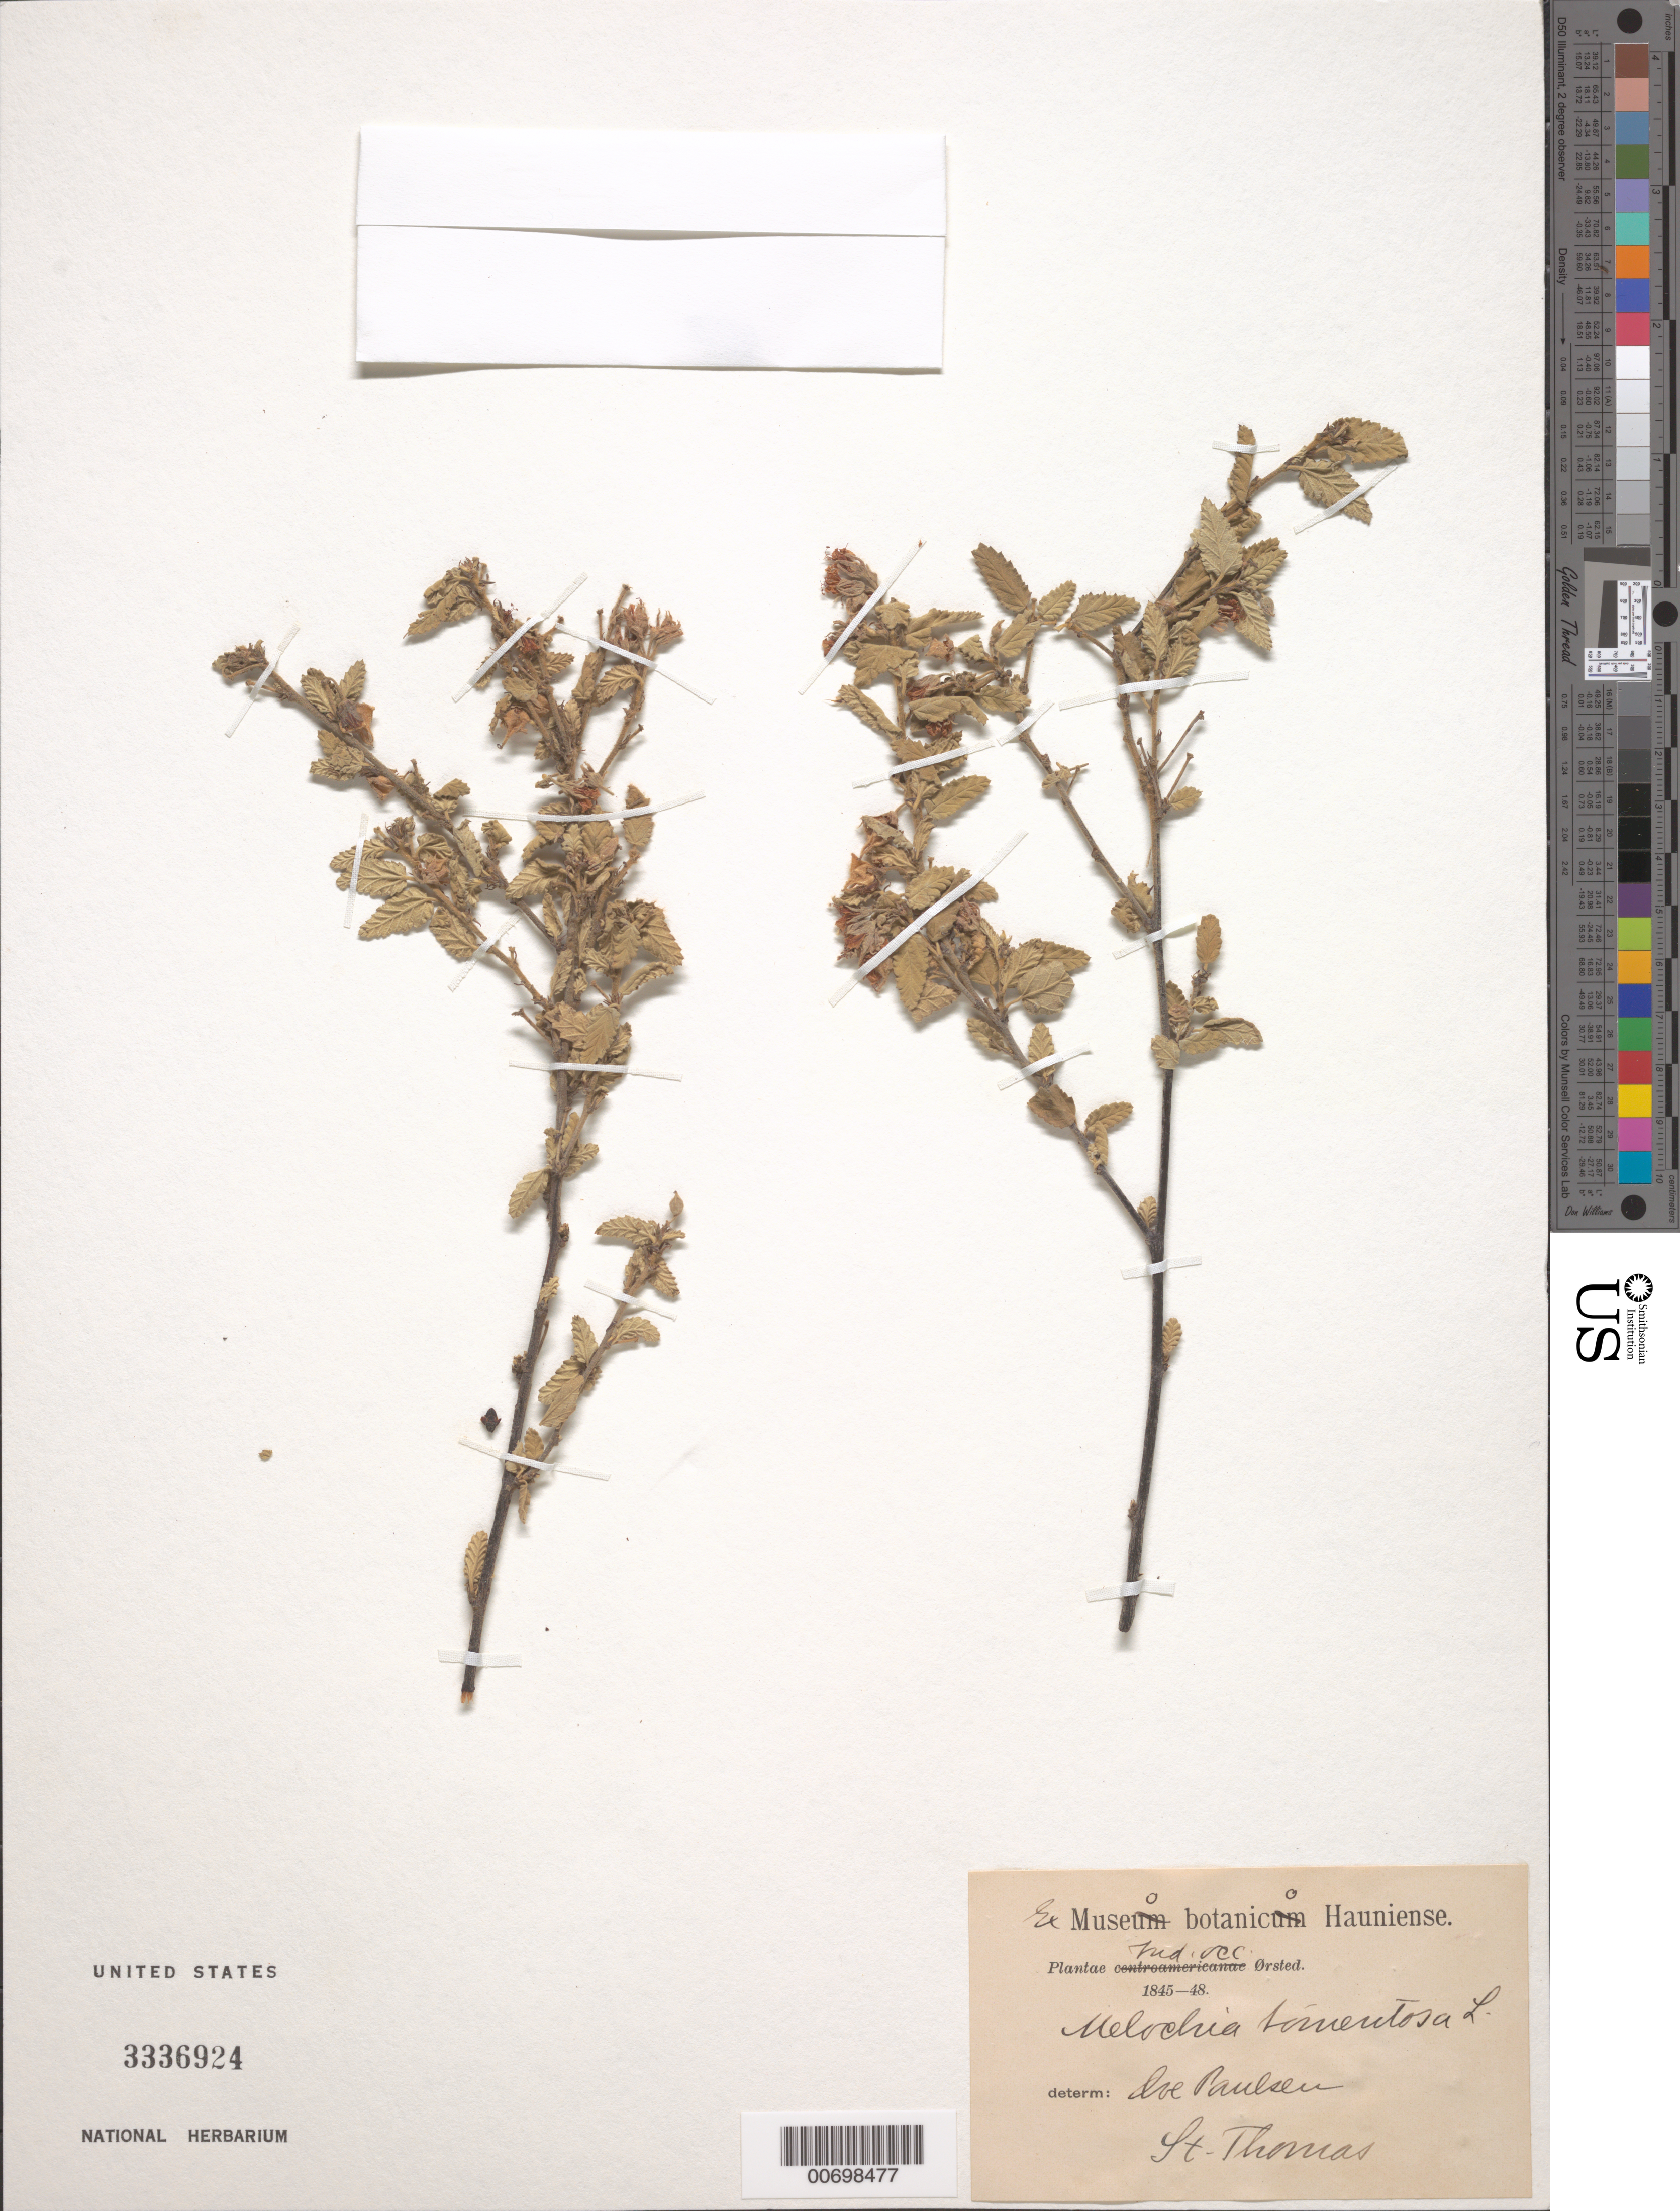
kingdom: Plantae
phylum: Tracheophyta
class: Magnoliopsida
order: Malvales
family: Malvaceae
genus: Melochia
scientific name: Melochia tomentosa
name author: L.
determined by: Paulsen, O.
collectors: A. S. Oersted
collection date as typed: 1845 to -- --- 1848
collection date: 1845/1848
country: U.S. Virgin Islands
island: St. Thomas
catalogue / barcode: US 3336924